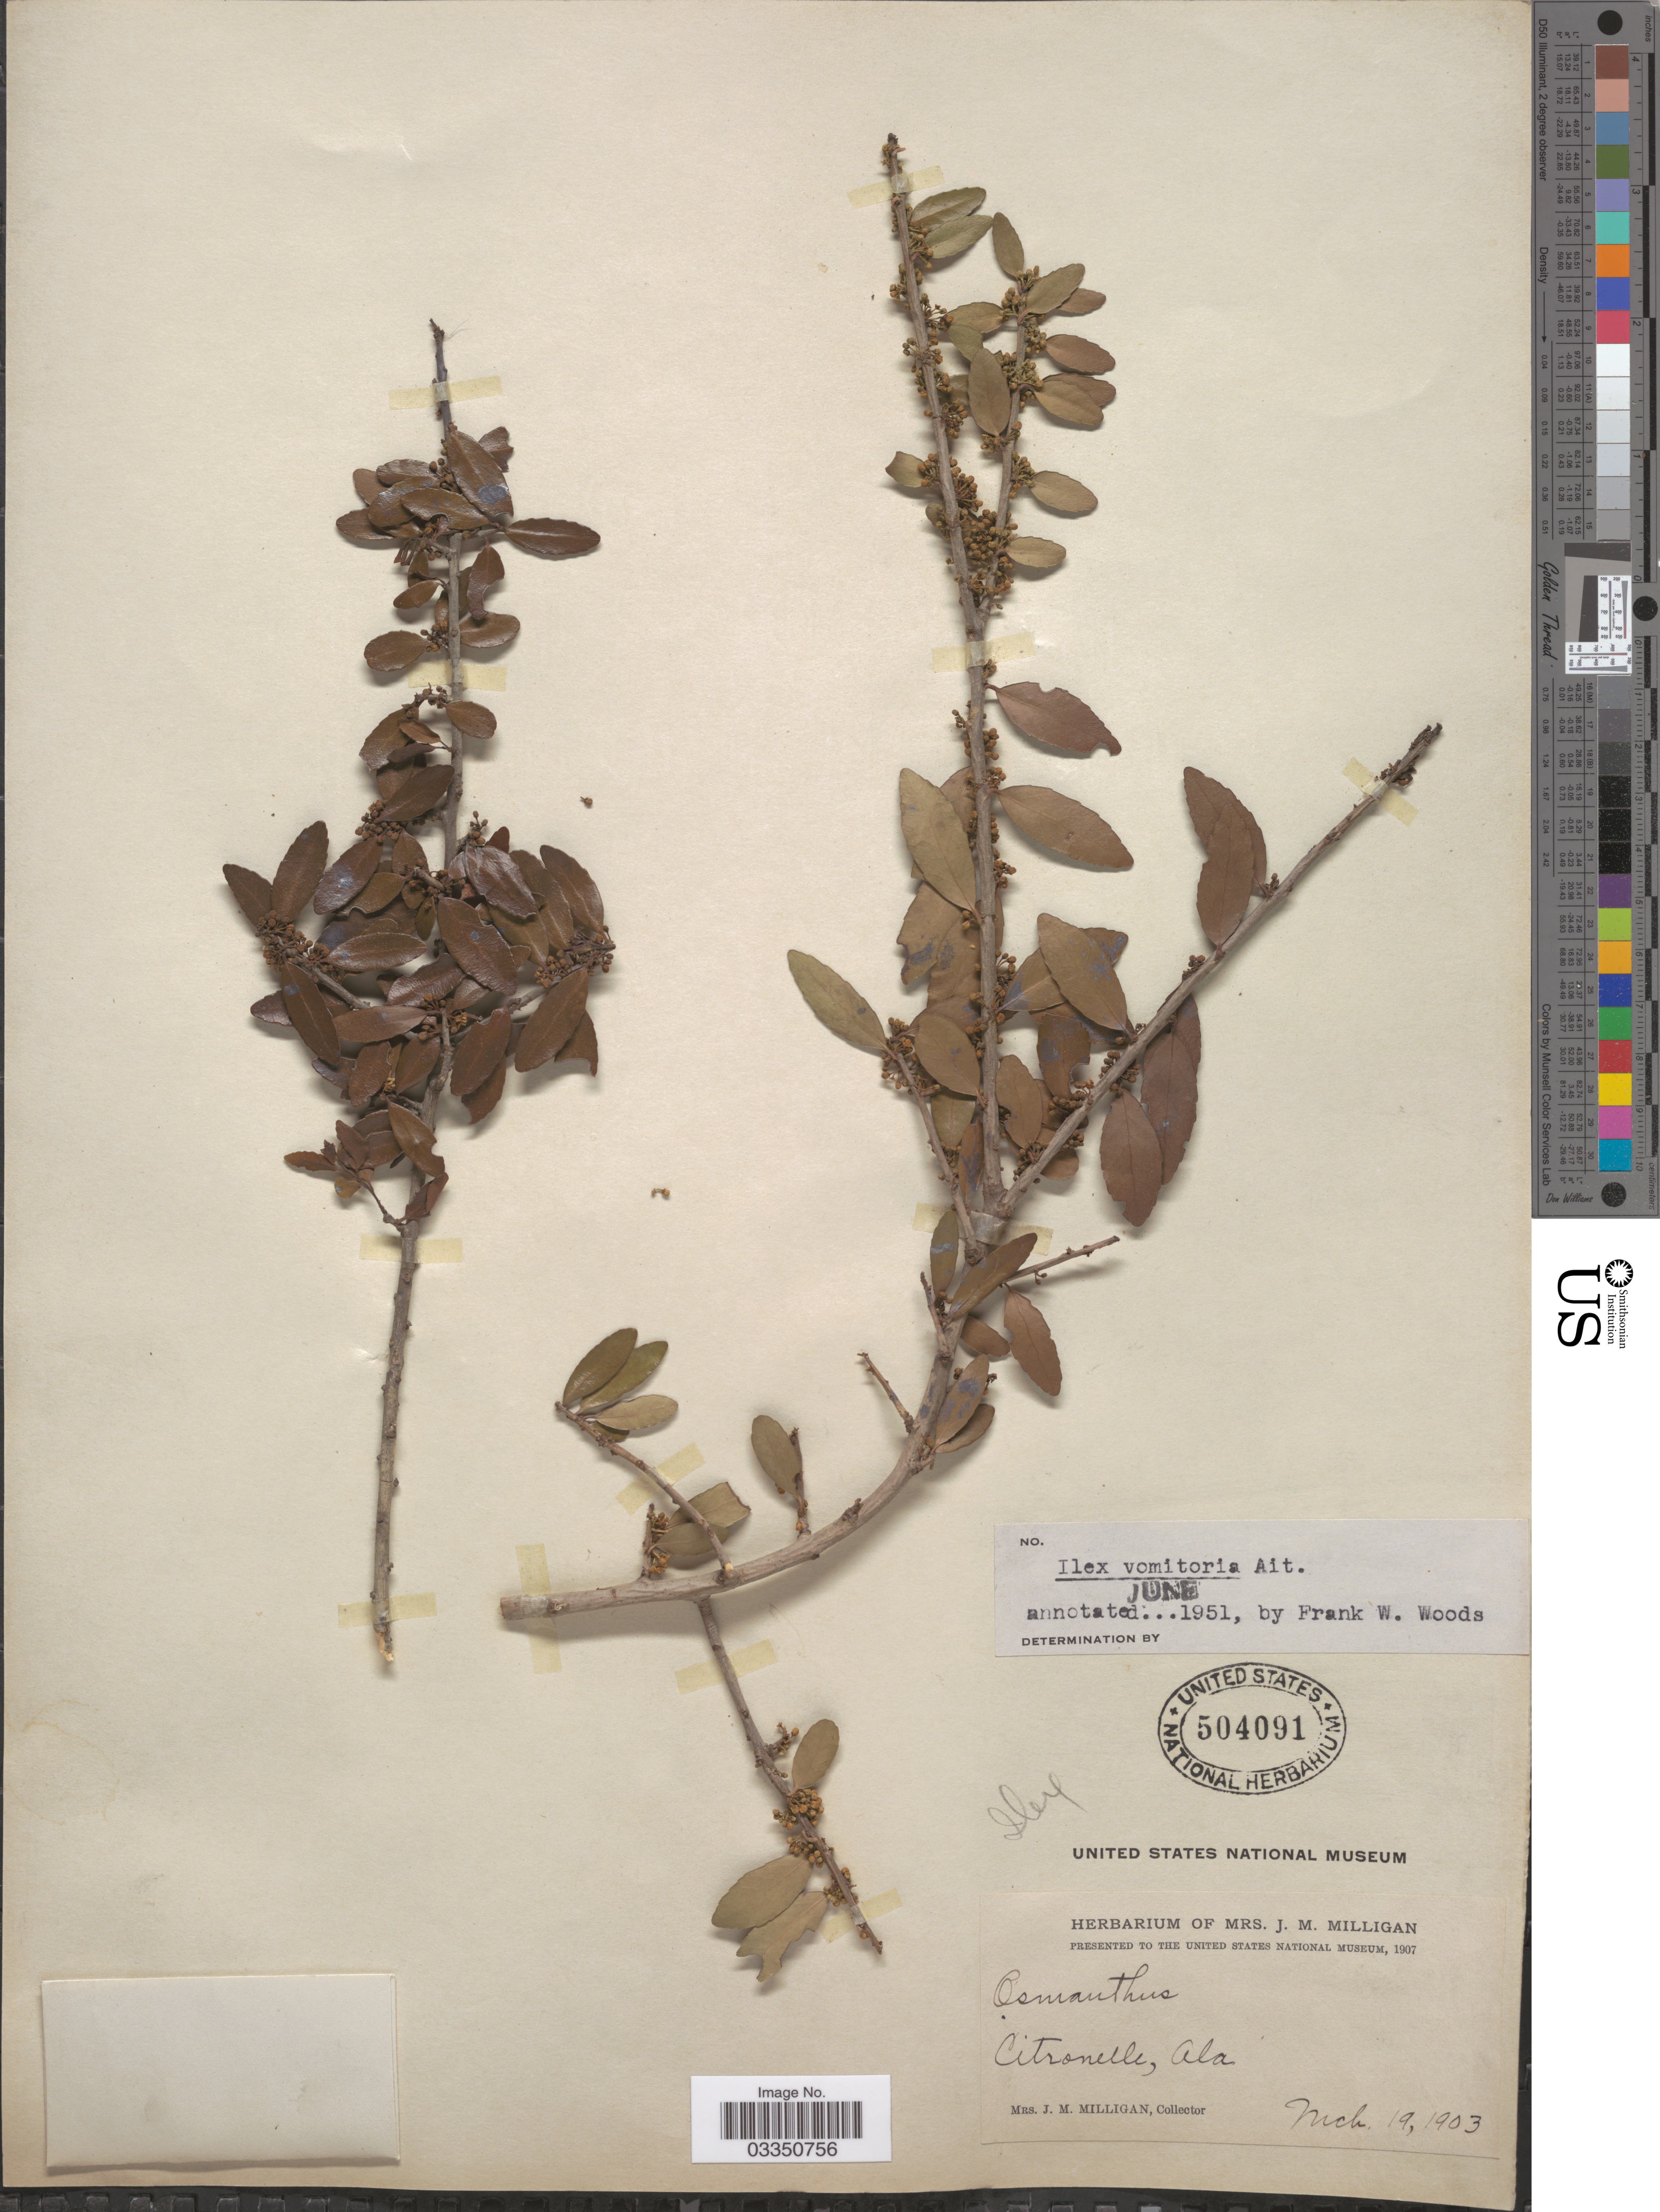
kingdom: Plantae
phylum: Tracheophyta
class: Magnoliopsida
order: Aquifoliales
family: Aquifoliaceae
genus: Ilex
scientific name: Ilex vomitoria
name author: Aiton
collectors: J. Milligan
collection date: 1903-03-19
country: United States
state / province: Alabama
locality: Citronelle.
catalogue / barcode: US 504091